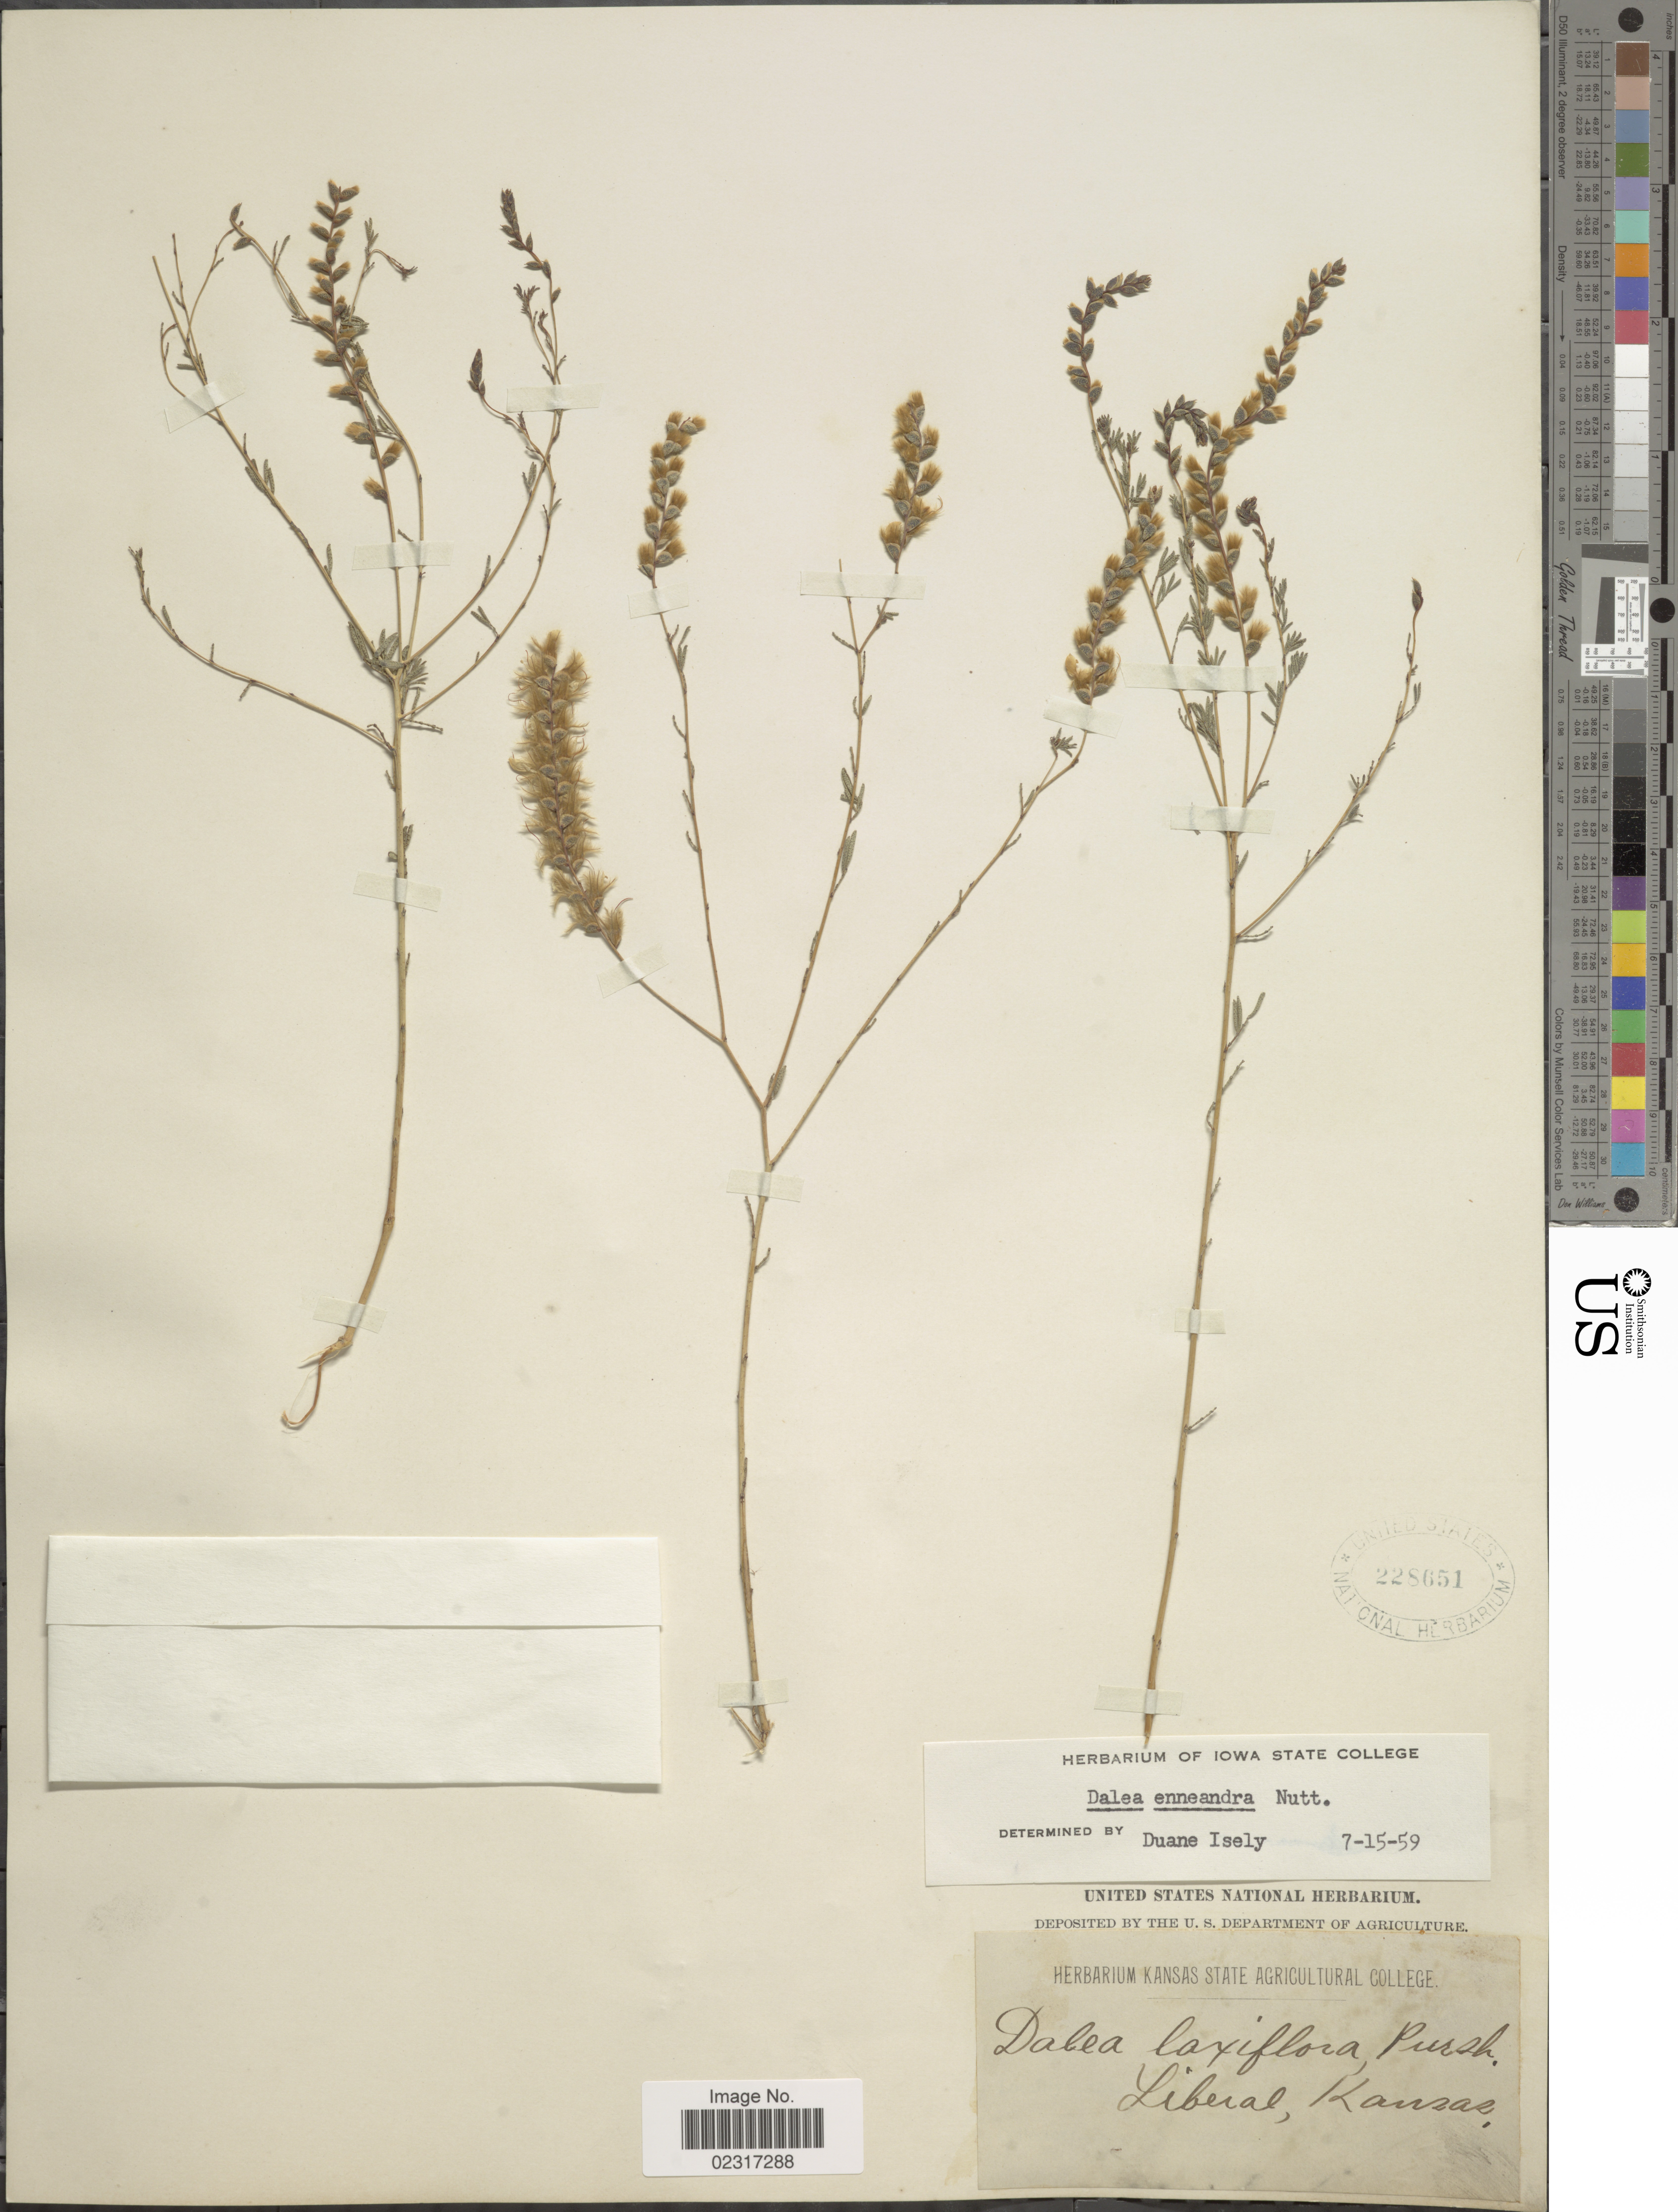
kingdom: Plantae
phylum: Tracheophyta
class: Magnoliopsida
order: Fabales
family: Fabaceae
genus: Dalea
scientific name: Dalea enneandra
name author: Nutt.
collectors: ex herb. Kansas State Agricultural College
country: United States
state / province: Kansas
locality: Liberal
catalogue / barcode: US 228651